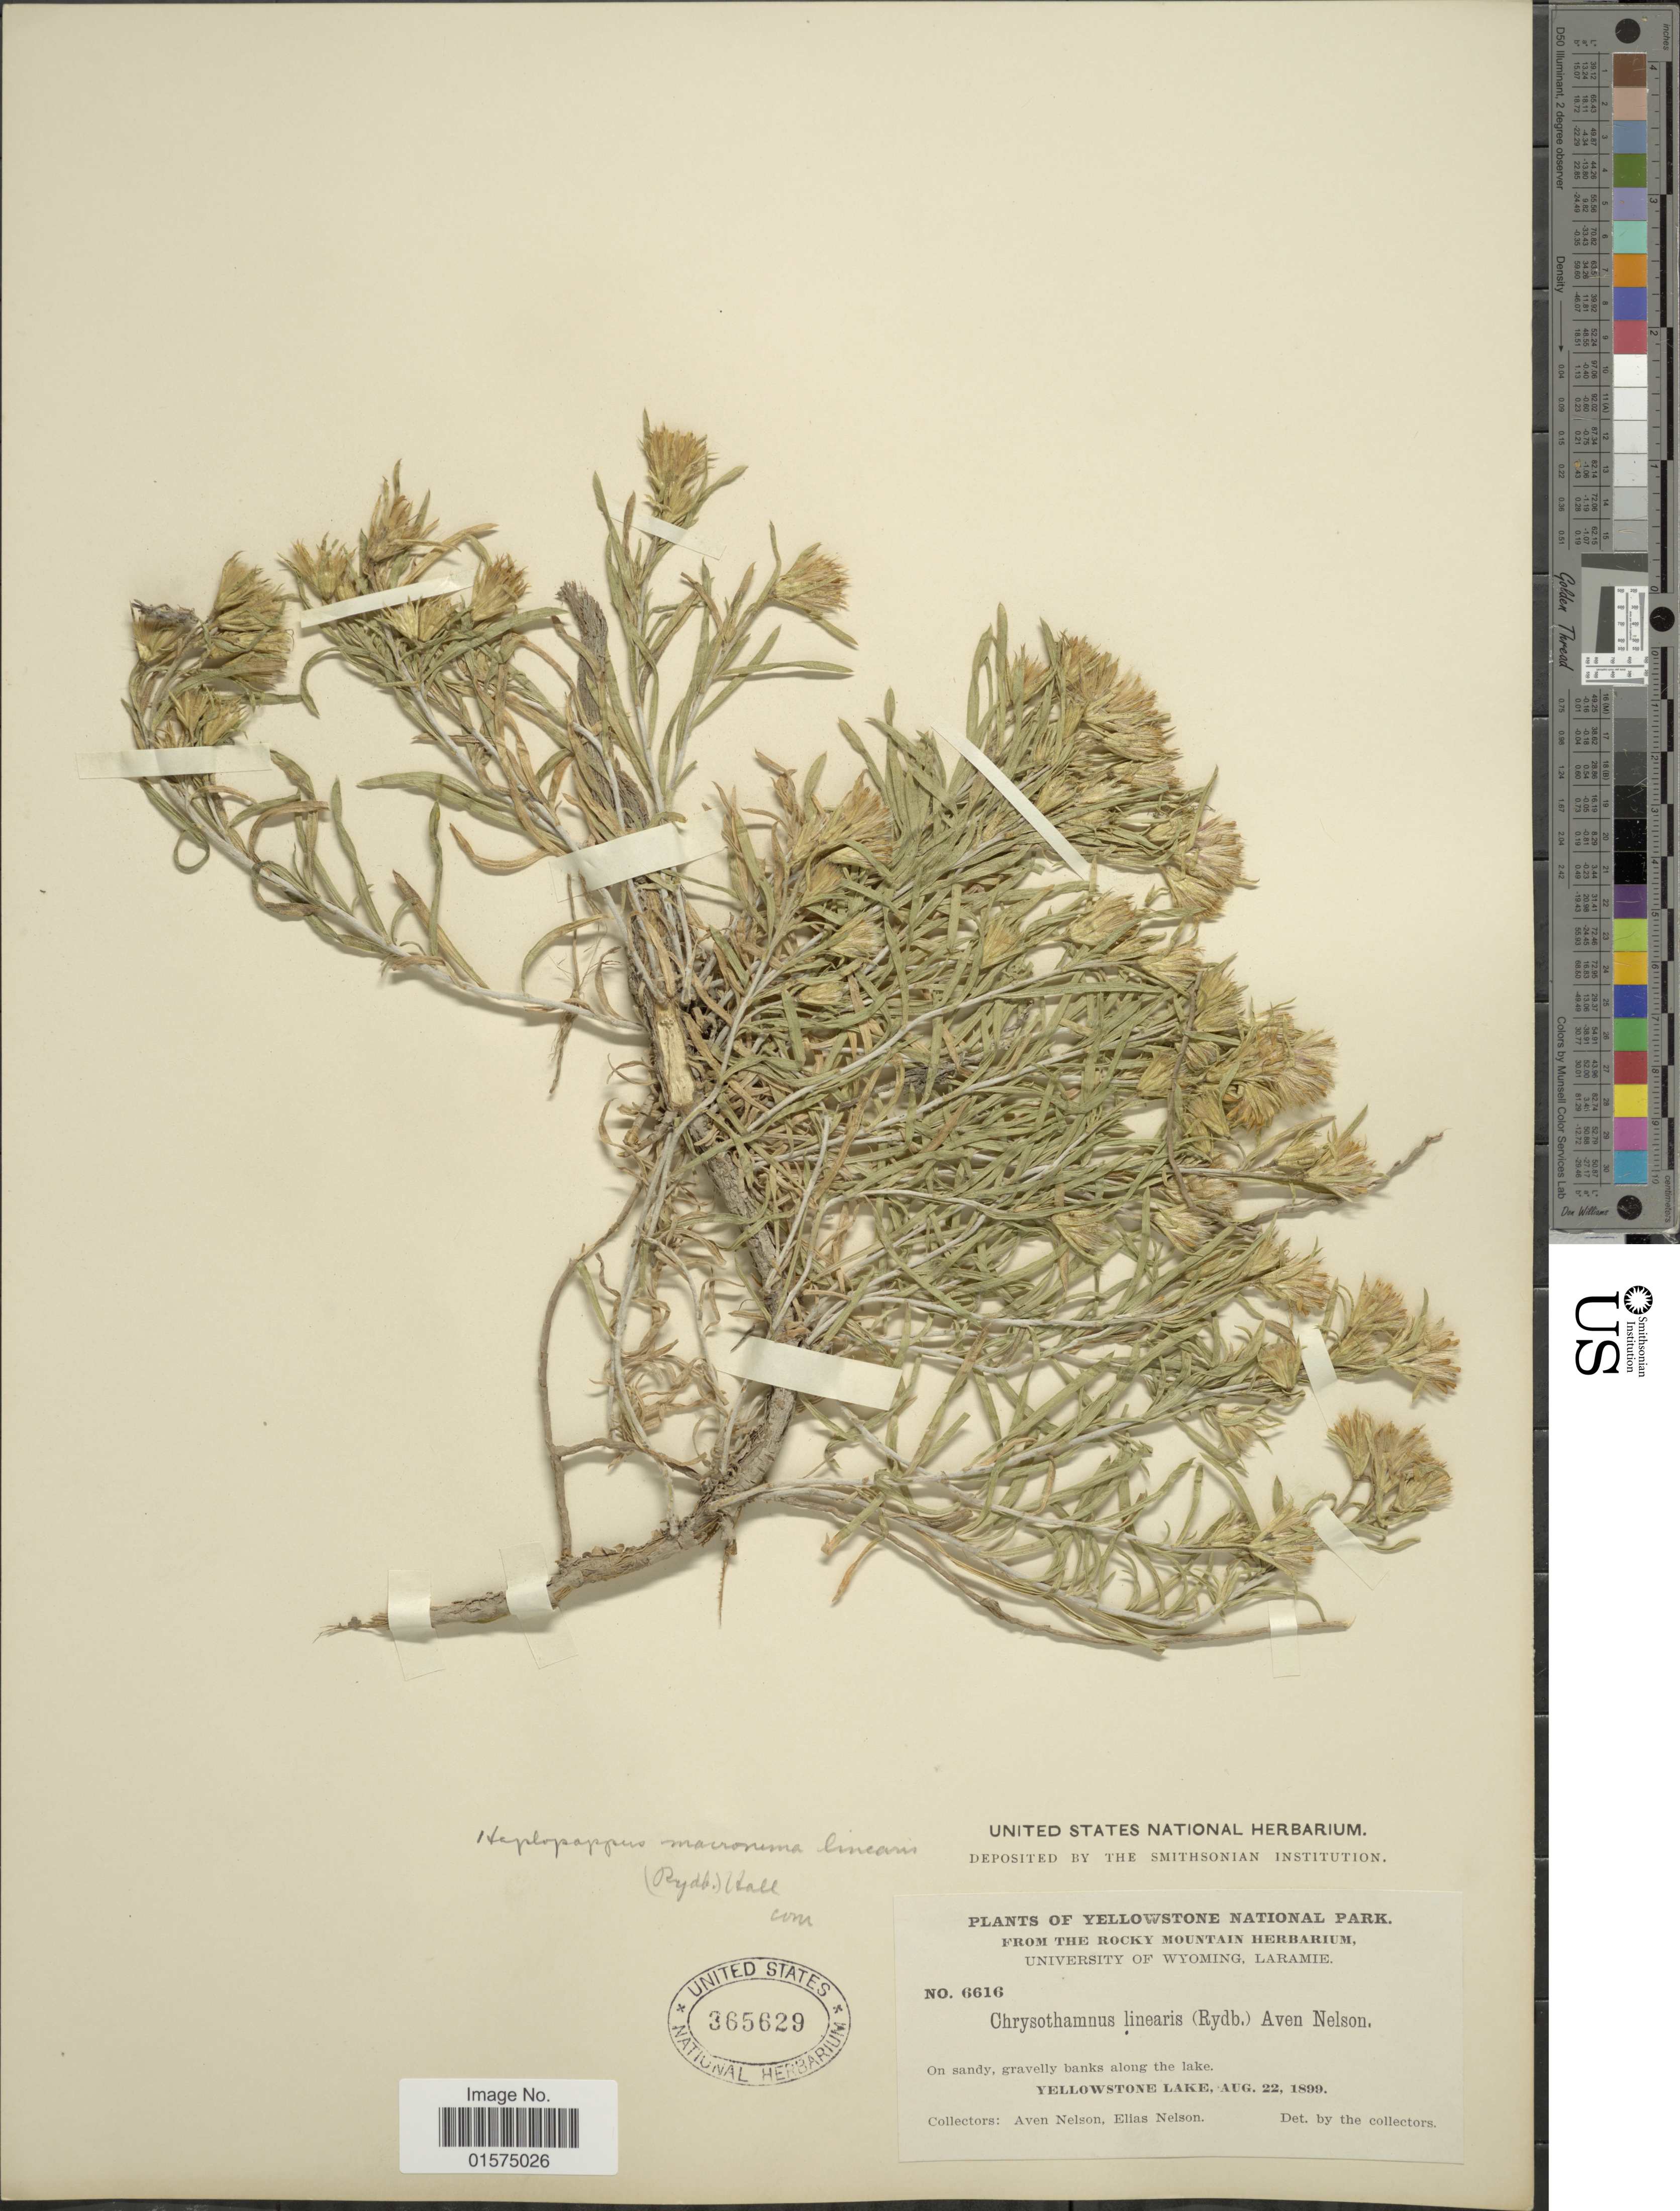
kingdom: Plantae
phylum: Tracheophyta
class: Magnoliopsida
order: Asterales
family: Asteraceae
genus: Ericameria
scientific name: Ericameria linearis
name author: (Rydb.) R.P.Roberts &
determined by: Urbatsch, Lowell E., Curator (LSU), Louisiana State University (UNITED STATES)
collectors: A. Nelson & E. Nelson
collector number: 6616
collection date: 1899-08-22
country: United States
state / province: Wyoming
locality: Yellowstone National Park. Yellowstone Lake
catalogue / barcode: US 365629